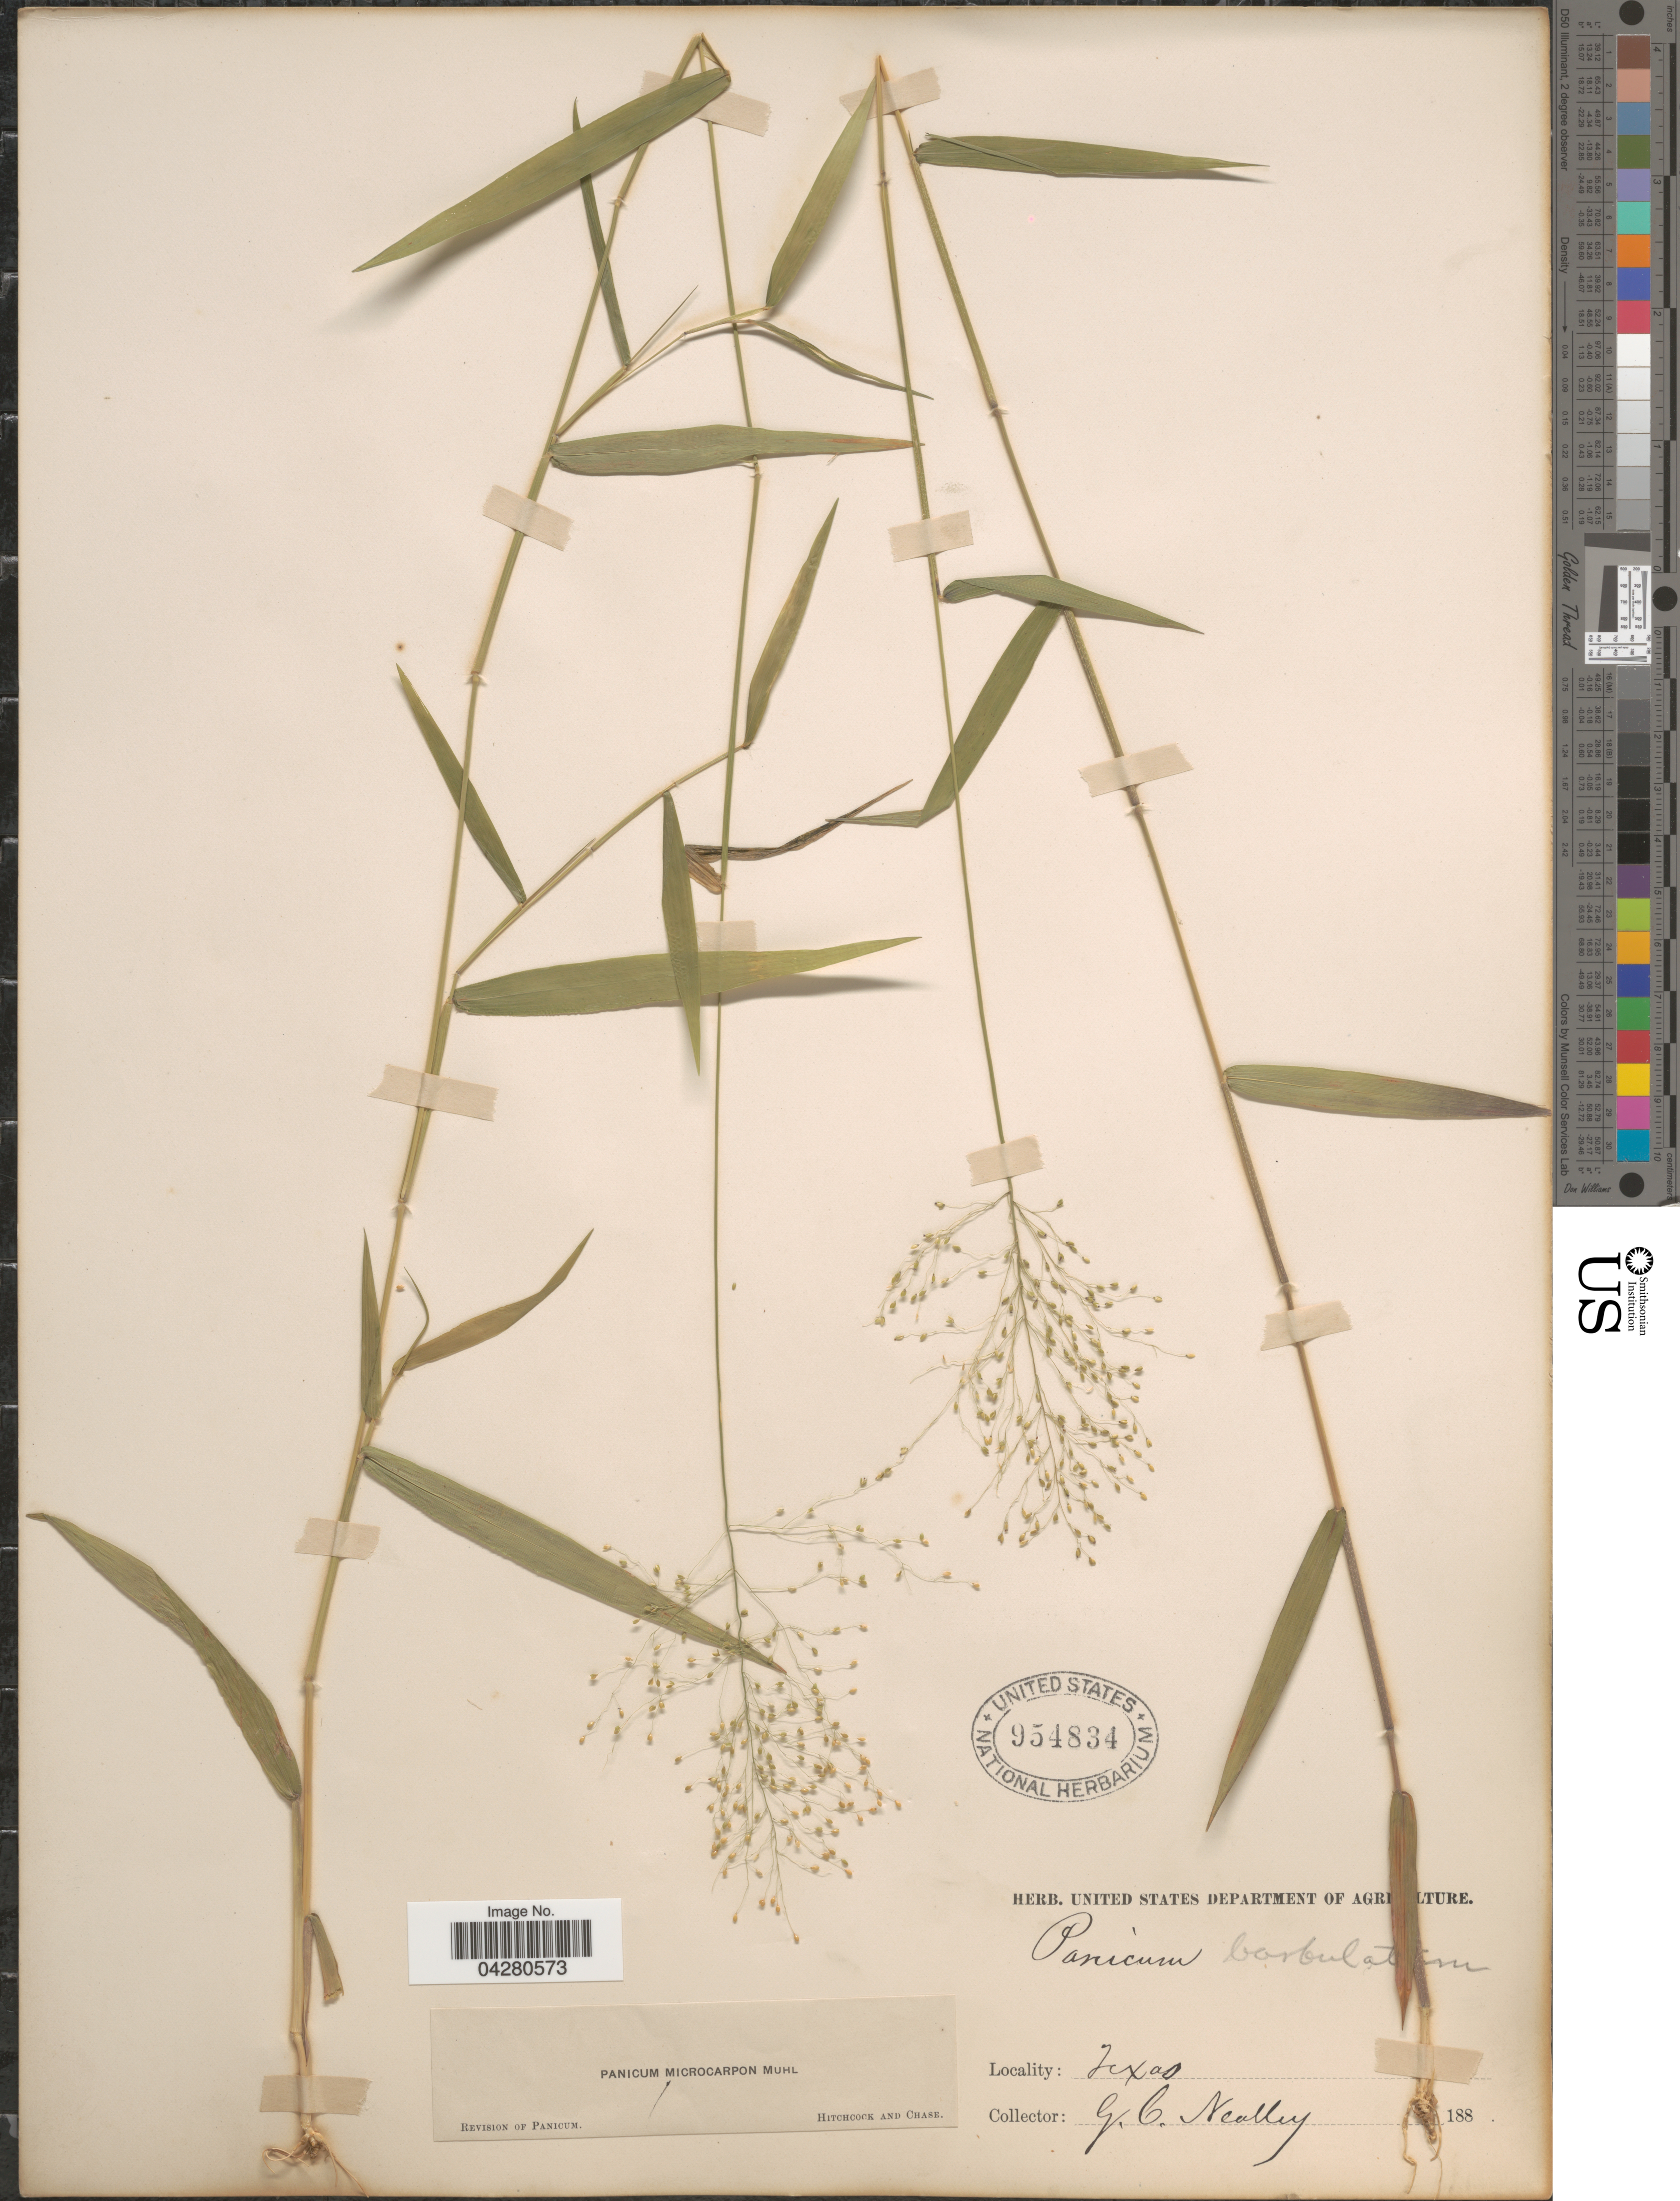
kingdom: Plantae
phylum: Tracheophyta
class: Liliopsida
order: Poales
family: Poaceae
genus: Dichanthelium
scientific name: Dichanthelium dichotomum var. dichotomum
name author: (L.) Gould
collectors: G. C. Nealley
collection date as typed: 188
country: United States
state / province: Texas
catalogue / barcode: US 954834